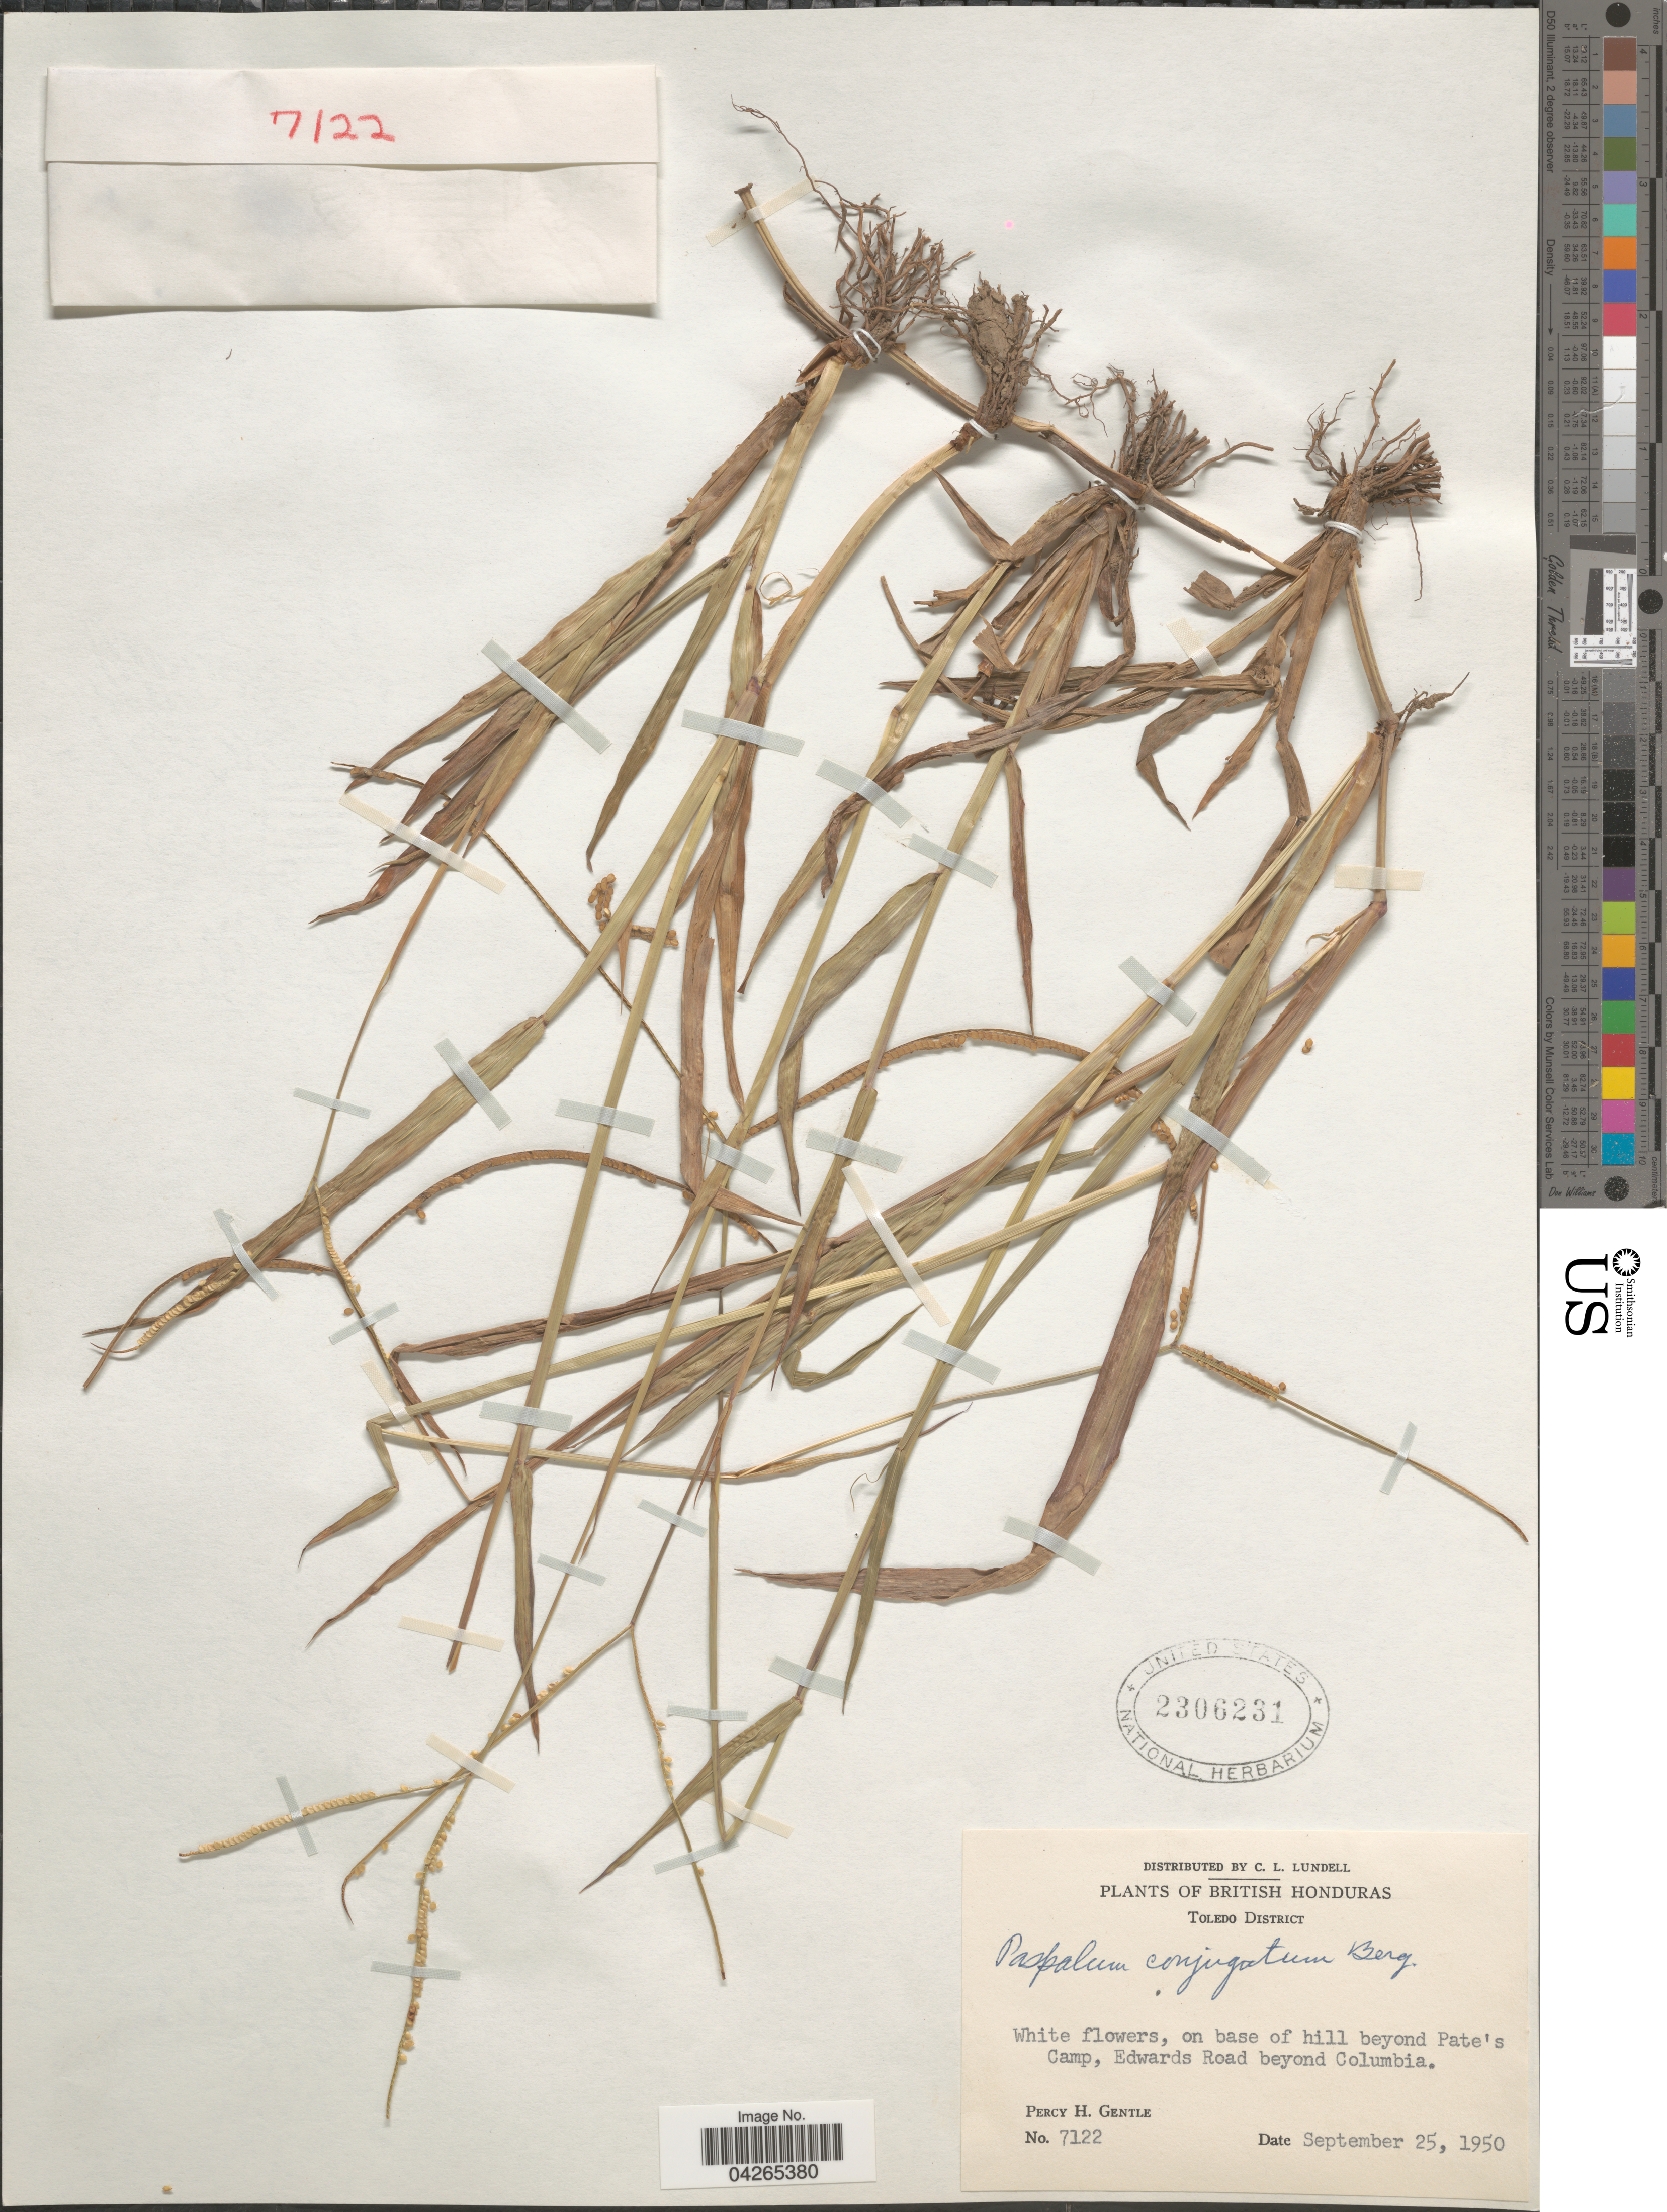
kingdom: Plantae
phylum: Tracheophyta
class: Liliopsida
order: Poales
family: Poaceae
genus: Paspalum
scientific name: Paspalum conjugatum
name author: P.J. Bergius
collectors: P. H. Gentle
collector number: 7122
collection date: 1950-09-25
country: Belize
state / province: Toledo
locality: British Honduras. Toledo District. On base of hill beyond Pate's Camp, Edwards Road beyond Columbia.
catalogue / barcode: US 2306231